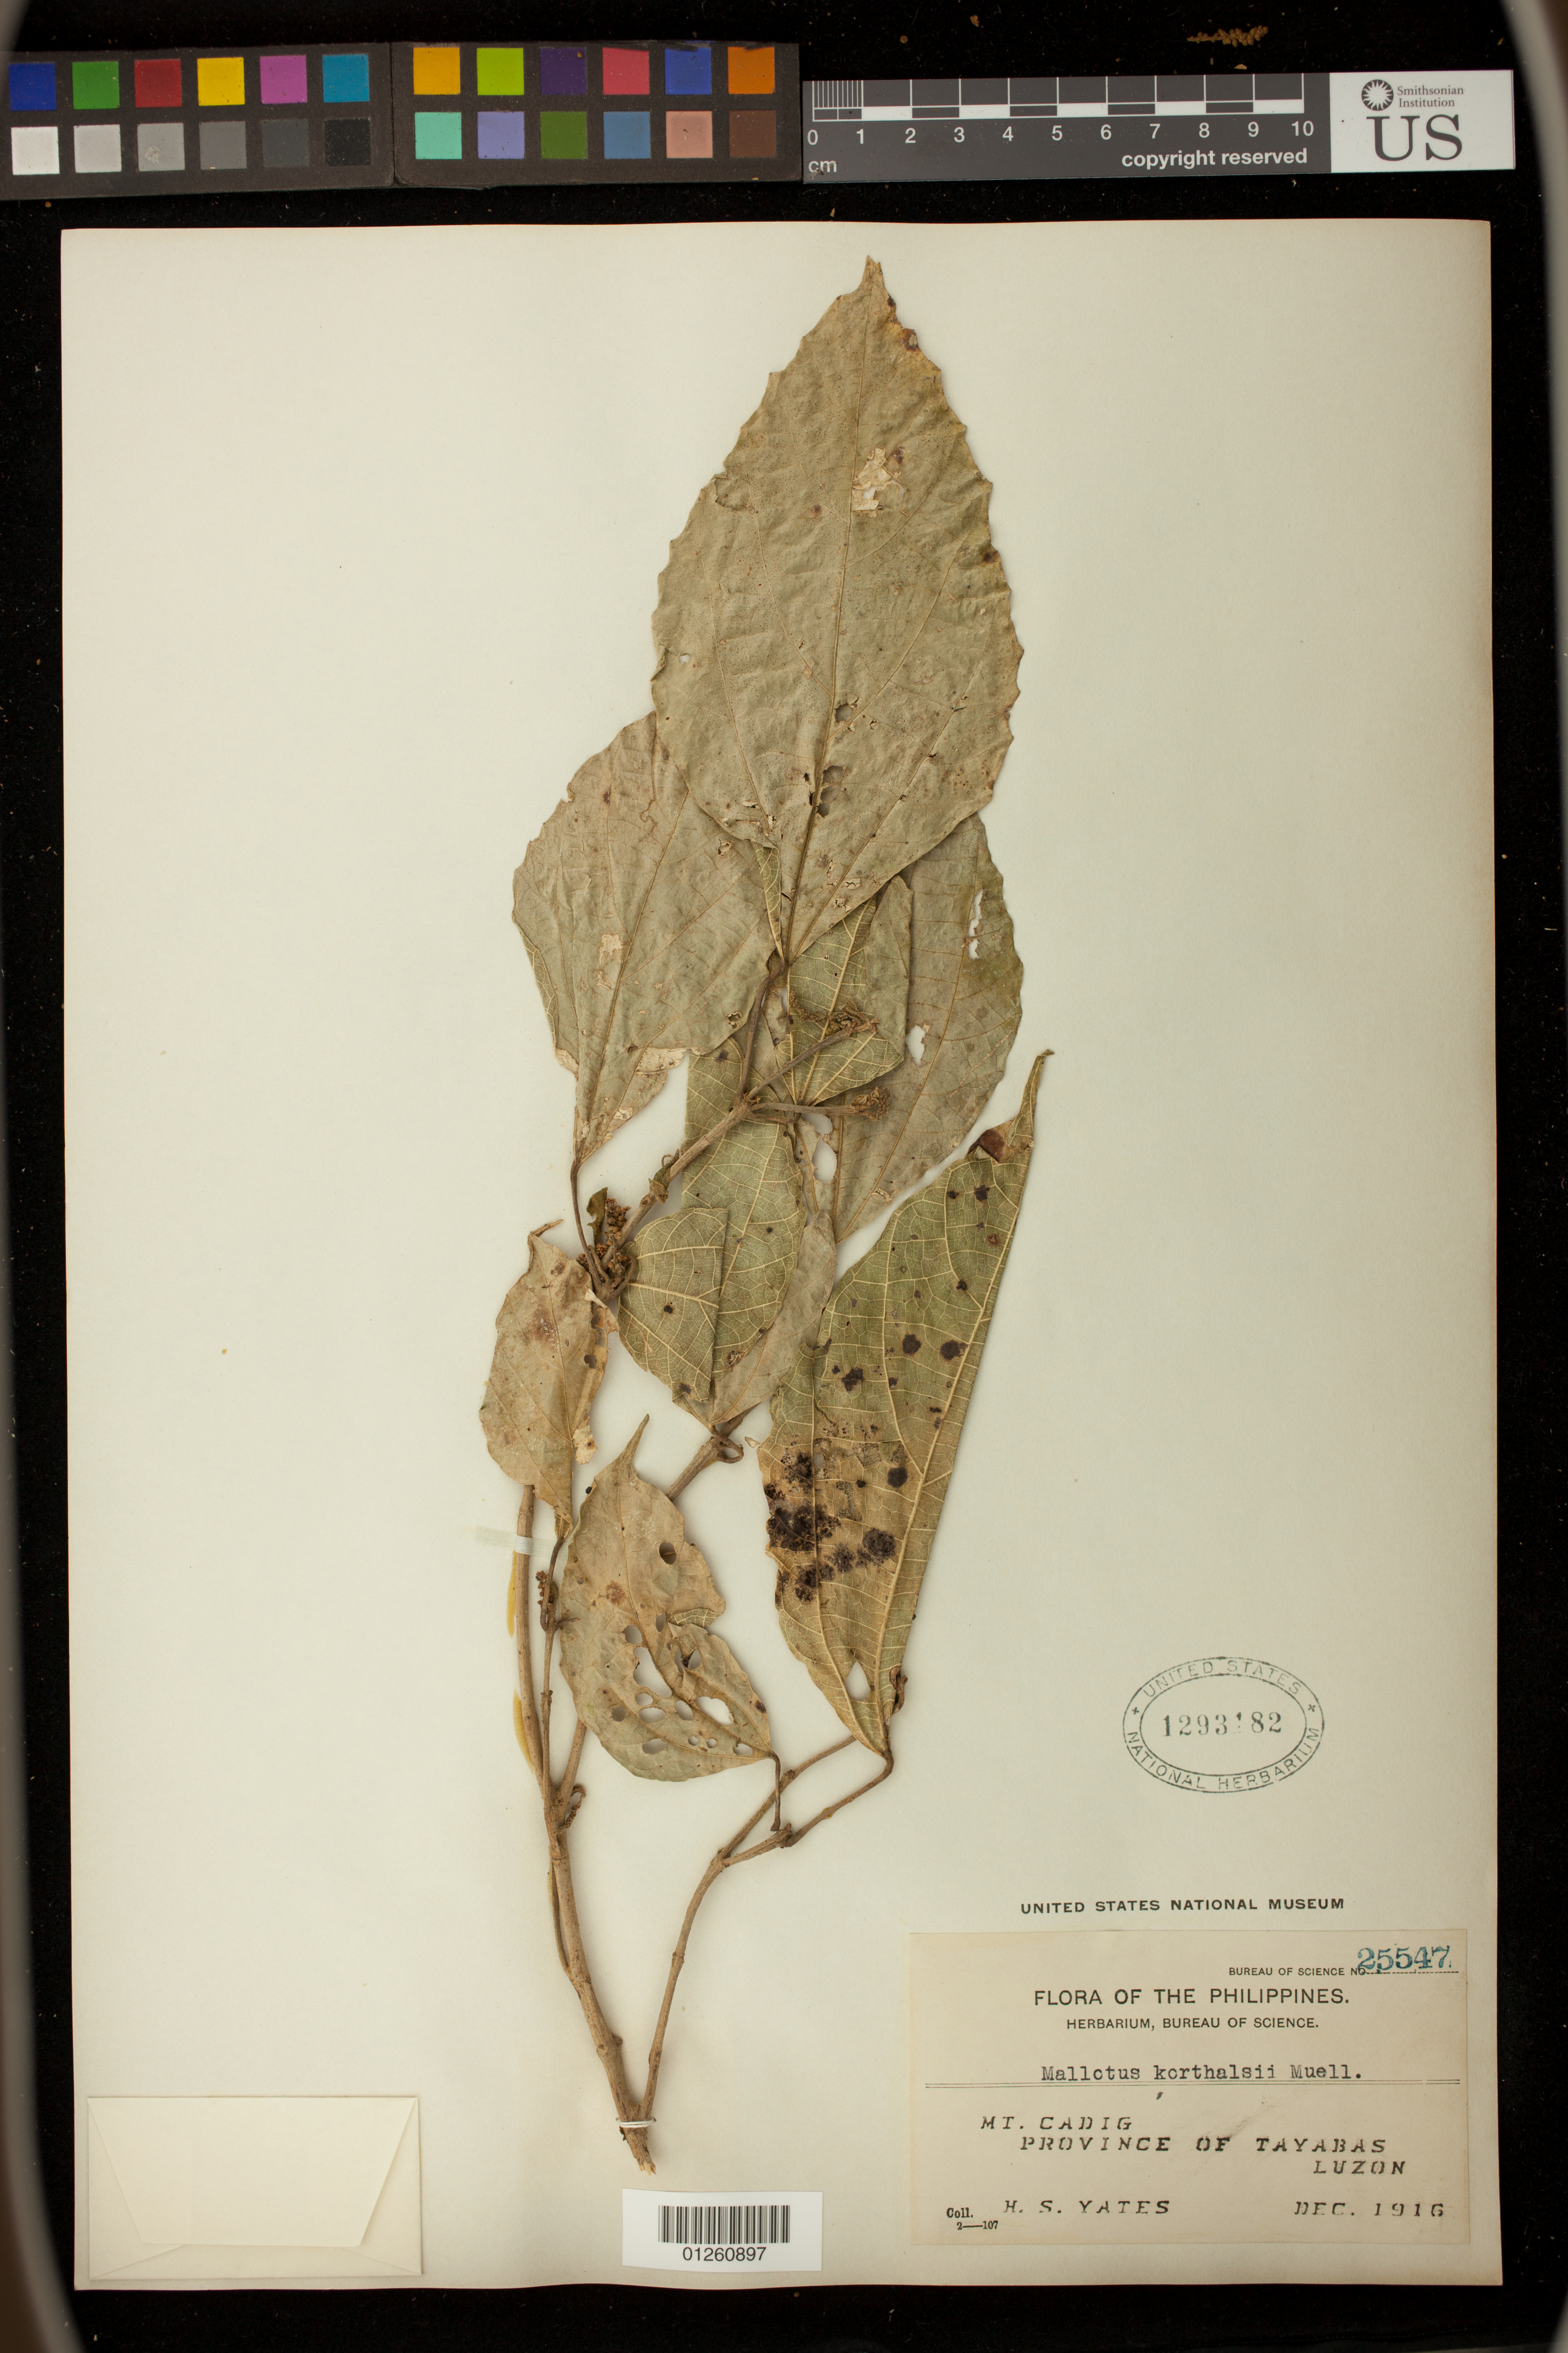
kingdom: Plantae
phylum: Tracheophyta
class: Magnoliopsida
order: Malpighiales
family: Euphorbiaceae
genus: Mallotus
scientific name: Mallotus korthalsii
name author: Müll. Arg.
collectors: H. S. Yates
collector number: Bureau of Science No. 25547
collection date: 1916-12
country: Philippines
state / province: Calabarzon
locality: Mt. Cadig, Province of Tayabas, Luzon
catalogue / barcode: US 1293182